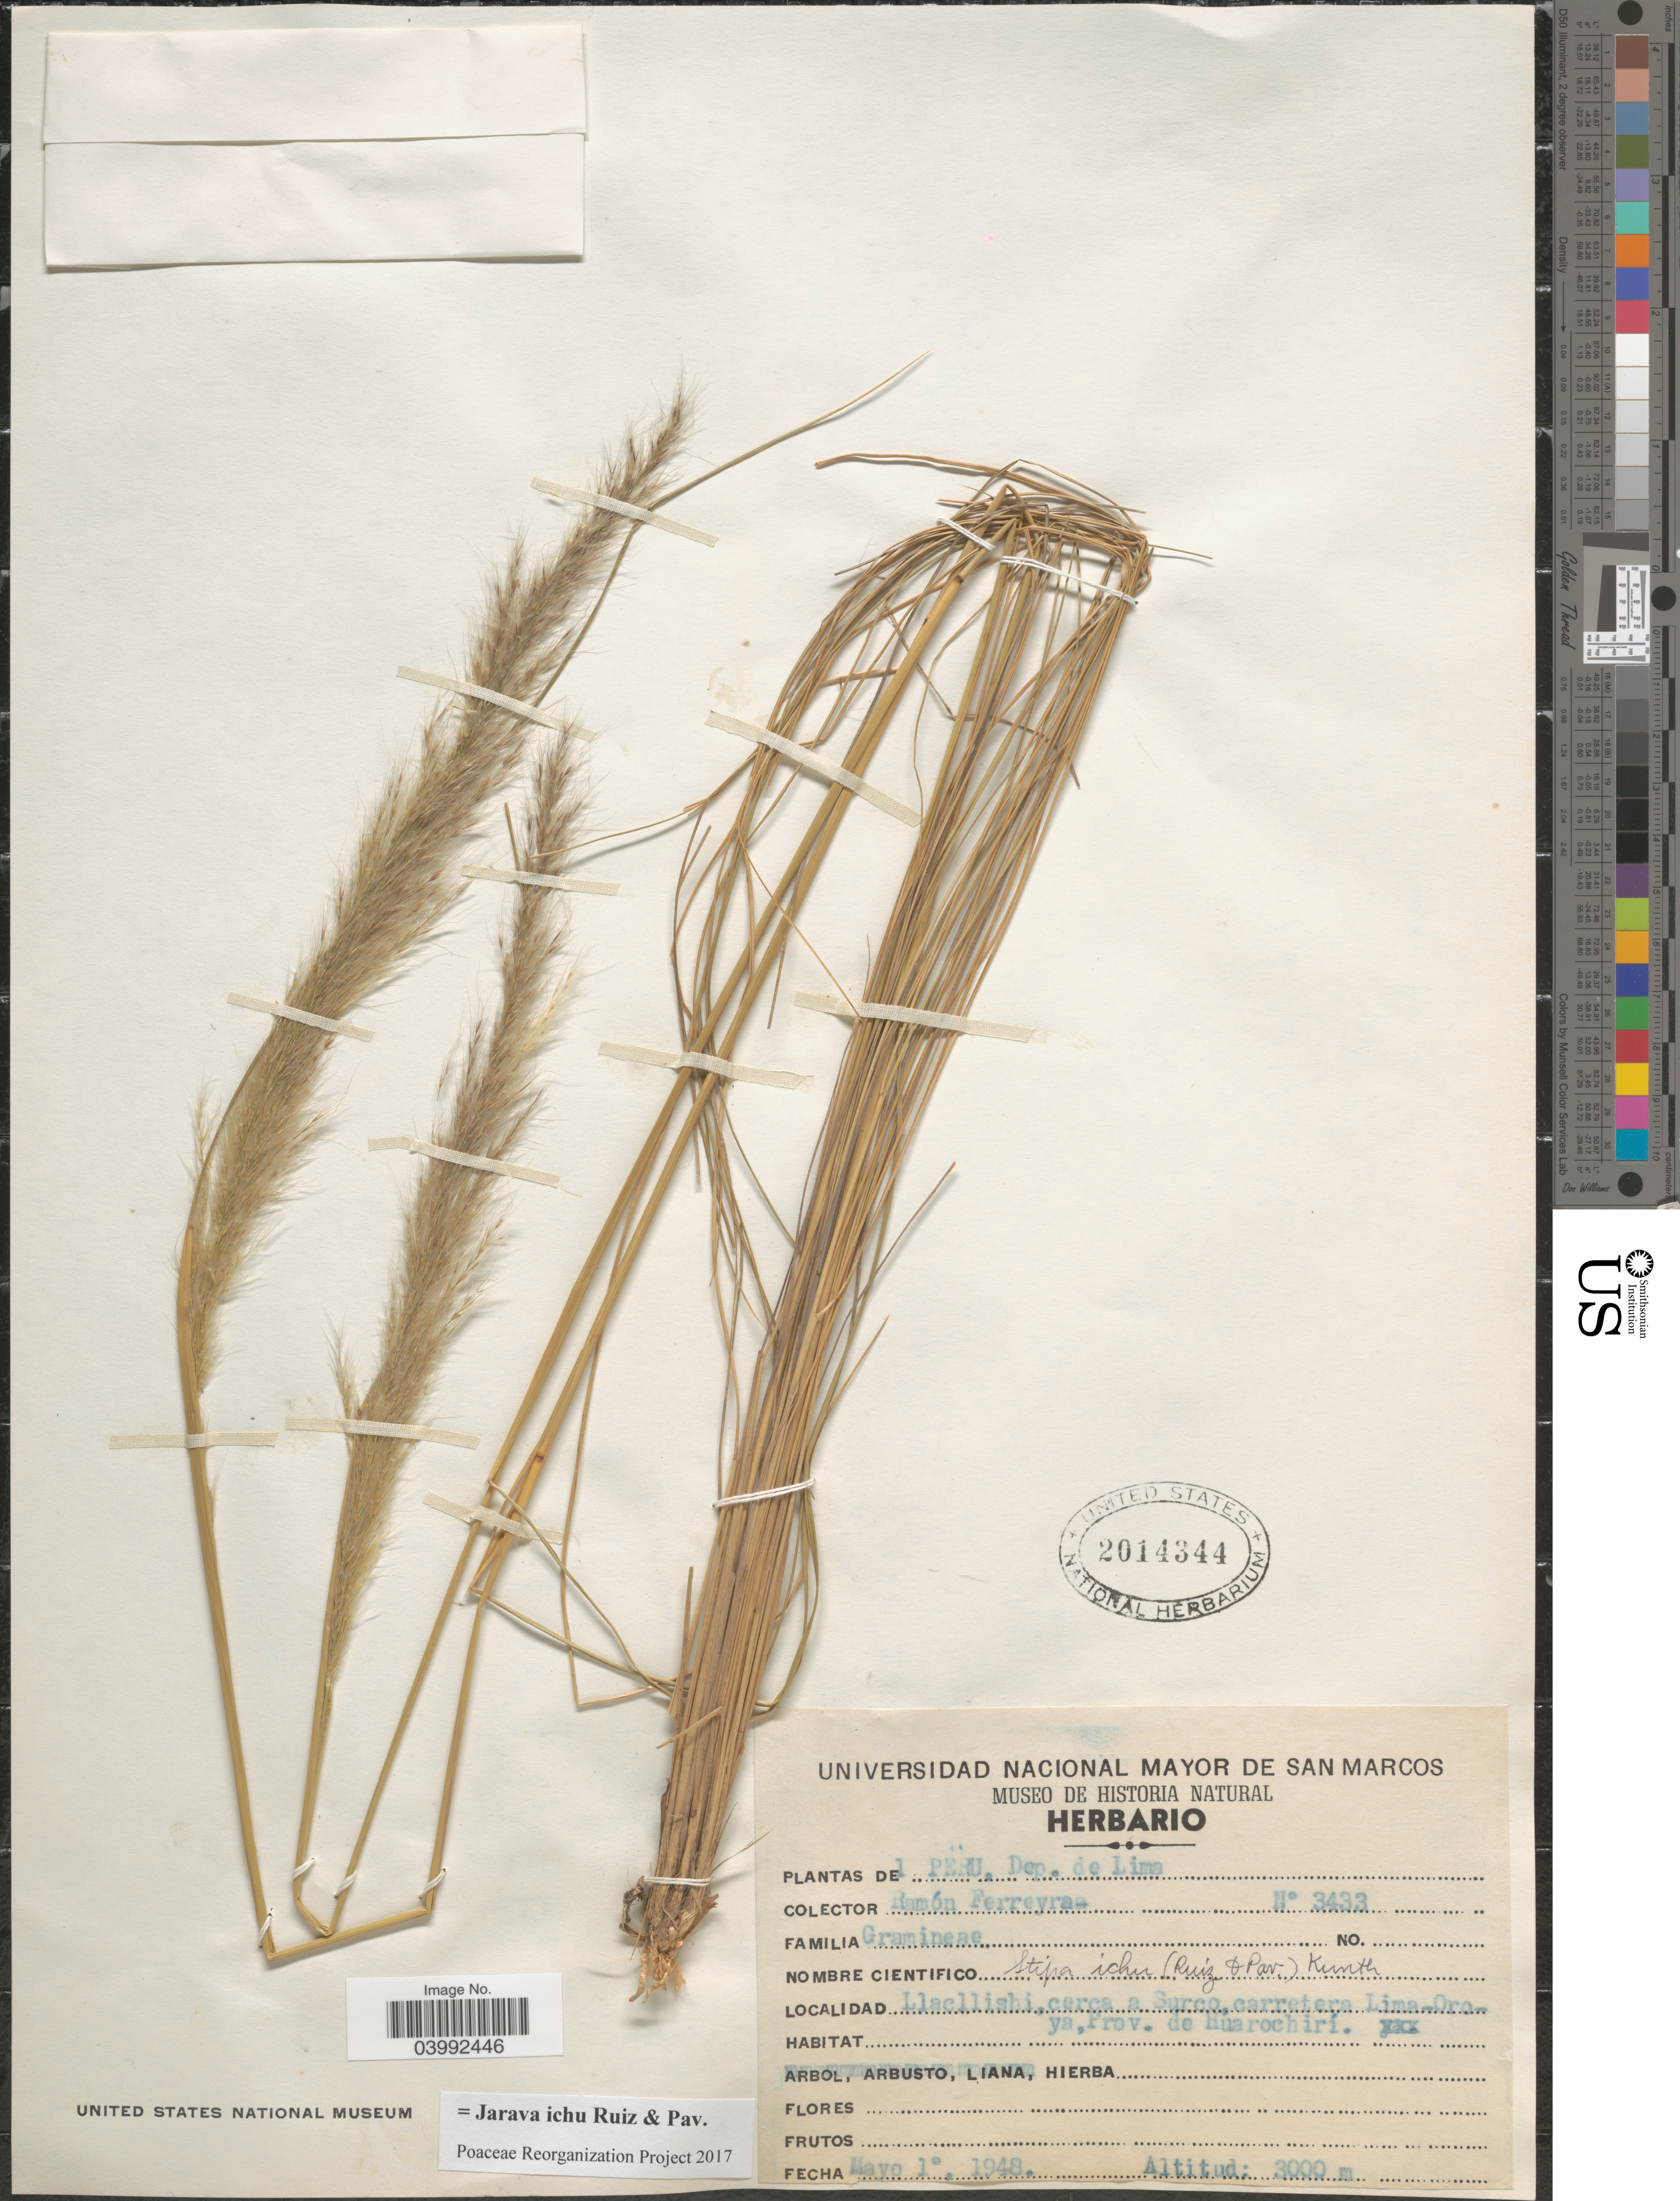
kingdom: Plantae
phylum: Tracheophyta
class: Liliopsida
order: Poales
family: Poaceae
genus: Jarava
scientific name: Jarava ichu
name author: Ruiz & Pav.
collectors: R. A. Ferreyra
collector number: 3433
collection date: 1948-05-01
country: Peru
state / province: Lima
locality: Dep. de Lima. Llacllishi, cerca a Surco, carretera Lima-Oroya, Prov. de Huarochirí.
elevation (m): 3000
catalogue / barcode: US 2014344